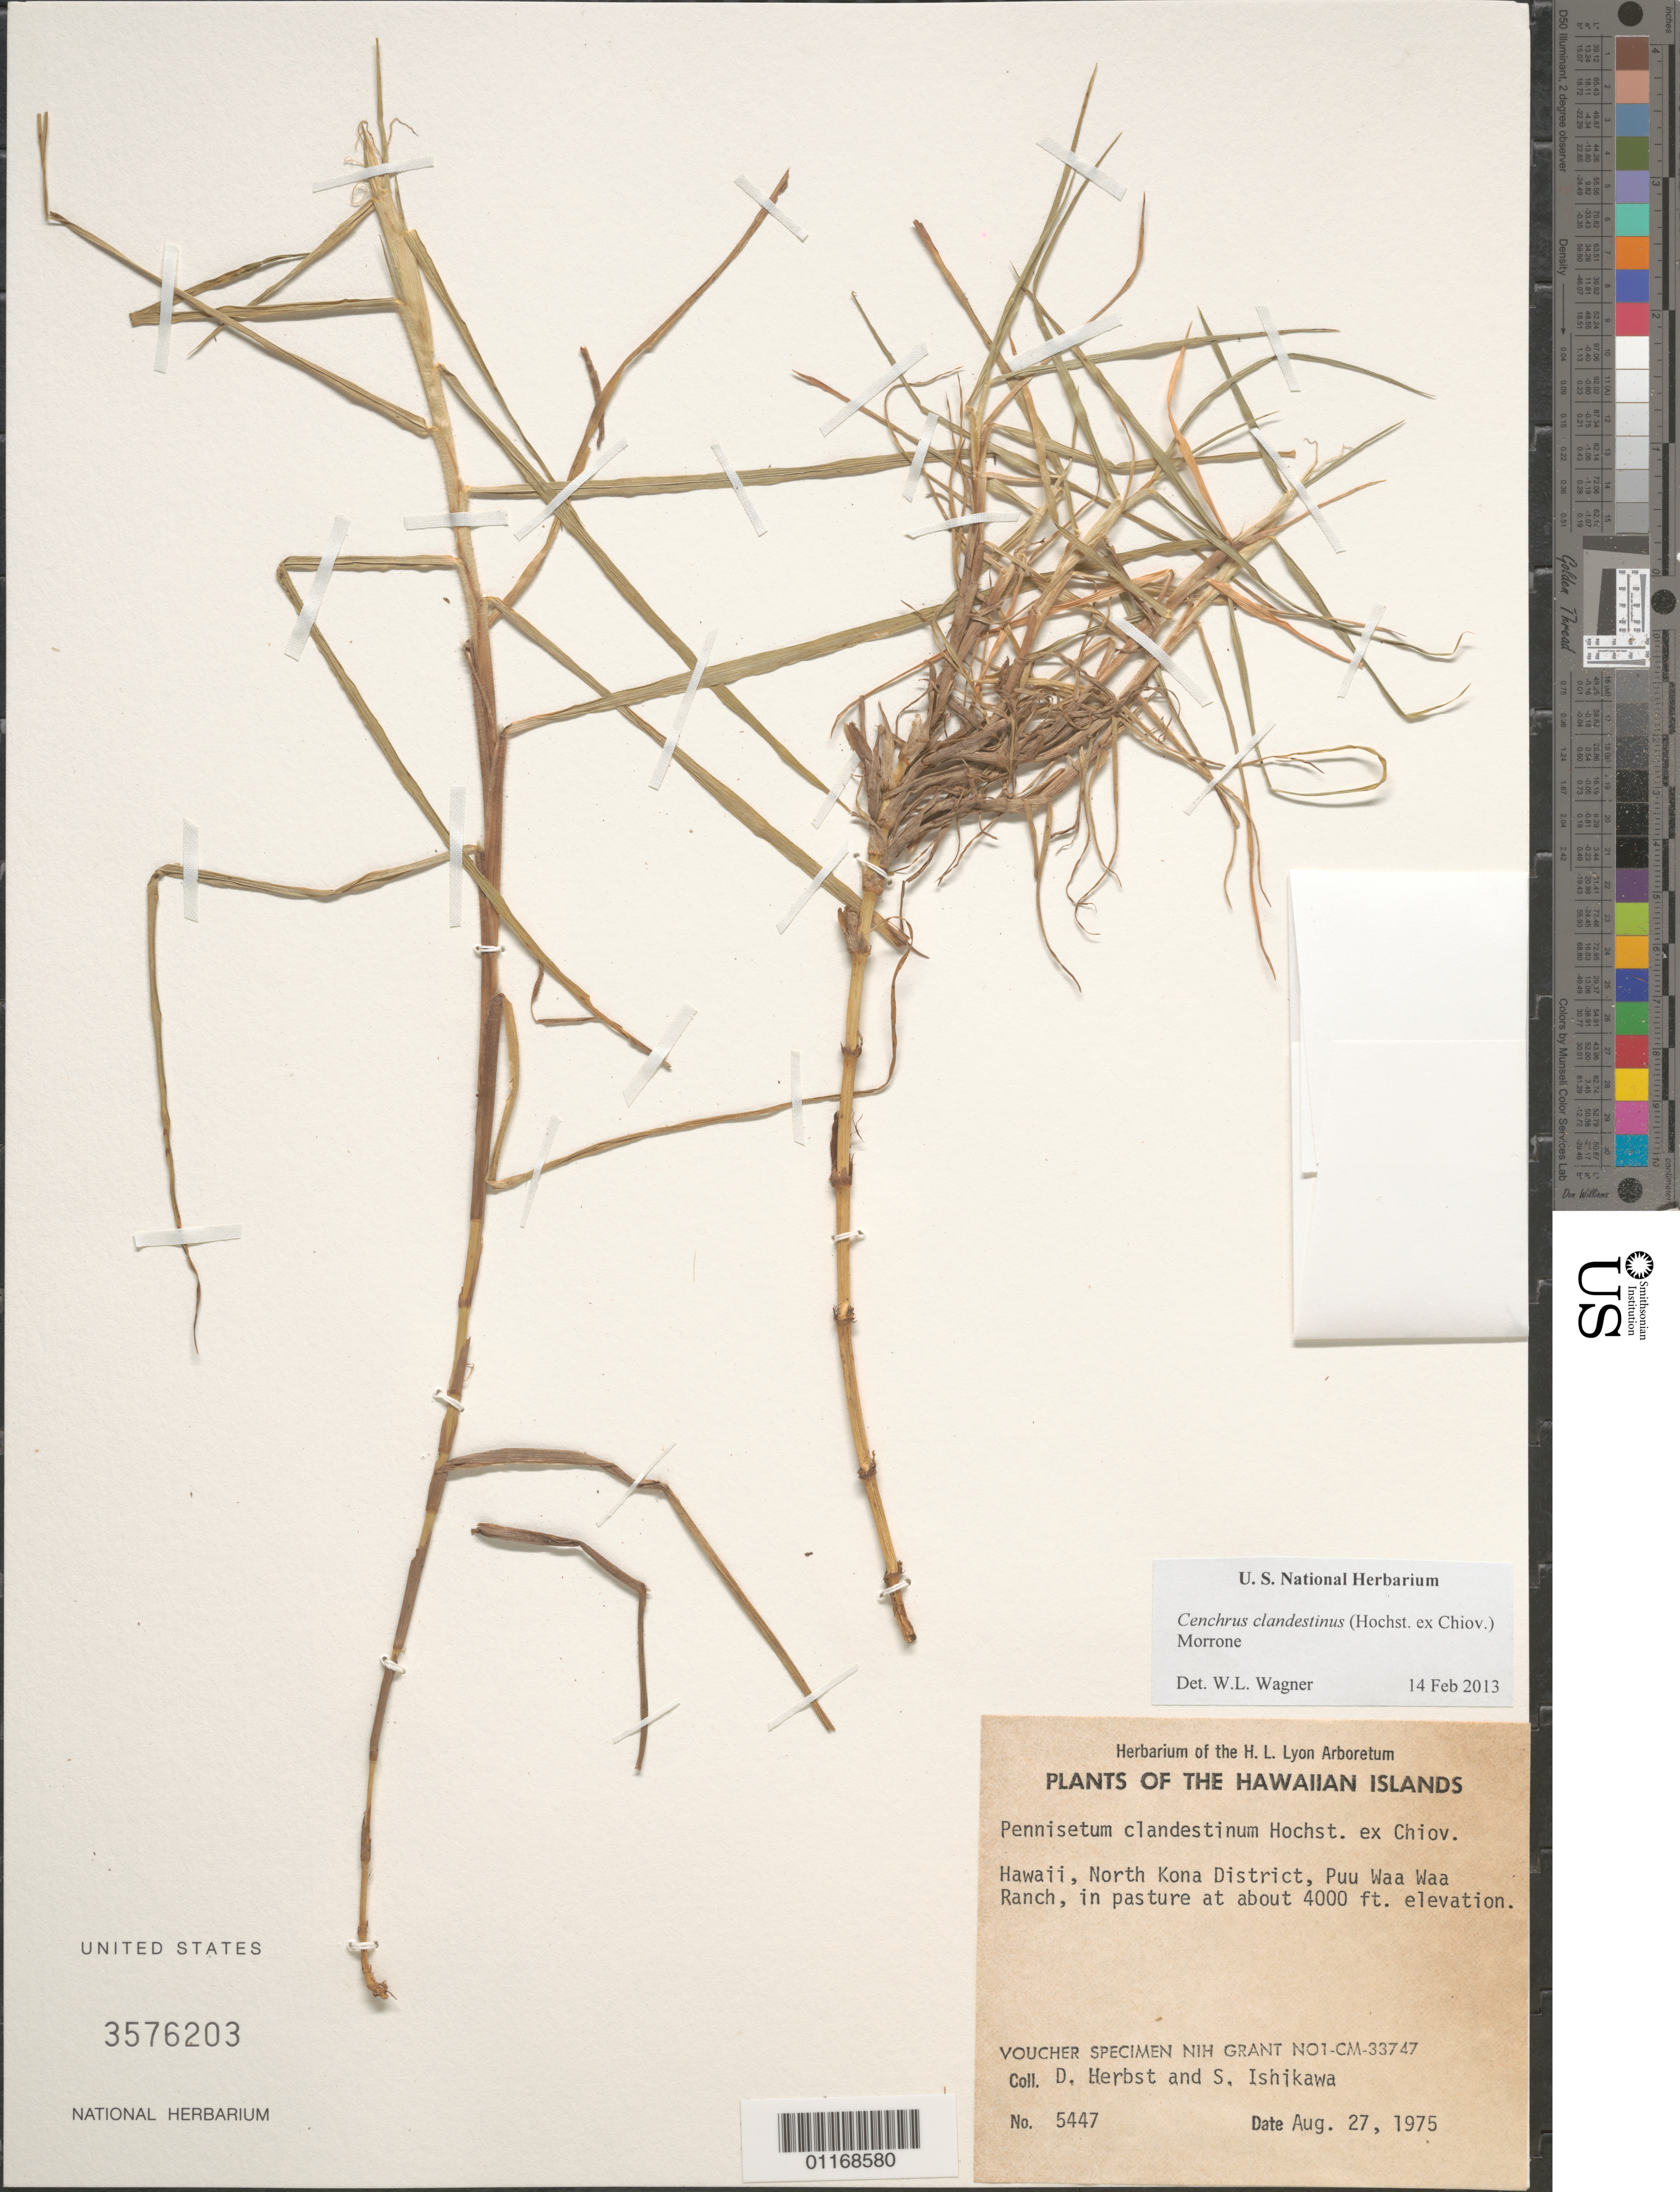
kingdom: Plantae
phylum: Tracheophyta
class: Liliopsida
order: Poales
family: Poaceae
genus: Cenchrus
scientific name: Cenchrus clandestinus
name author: (Hochst. & Chiov.) Morrone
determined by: Wagner, W. L., (BOT), Smithsonian Institution - National Museum of Natural History (UNITED STATES)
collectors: D. R. Herbst & S. Ishikawa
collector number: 5447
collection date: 1975-08-27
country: United States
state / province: Hawaii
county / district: Hawaii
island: Hawaii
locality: North Kona District, Pu'u Waa Waa Ranch, in pasture.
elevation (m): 1219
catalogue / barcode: US 3576203